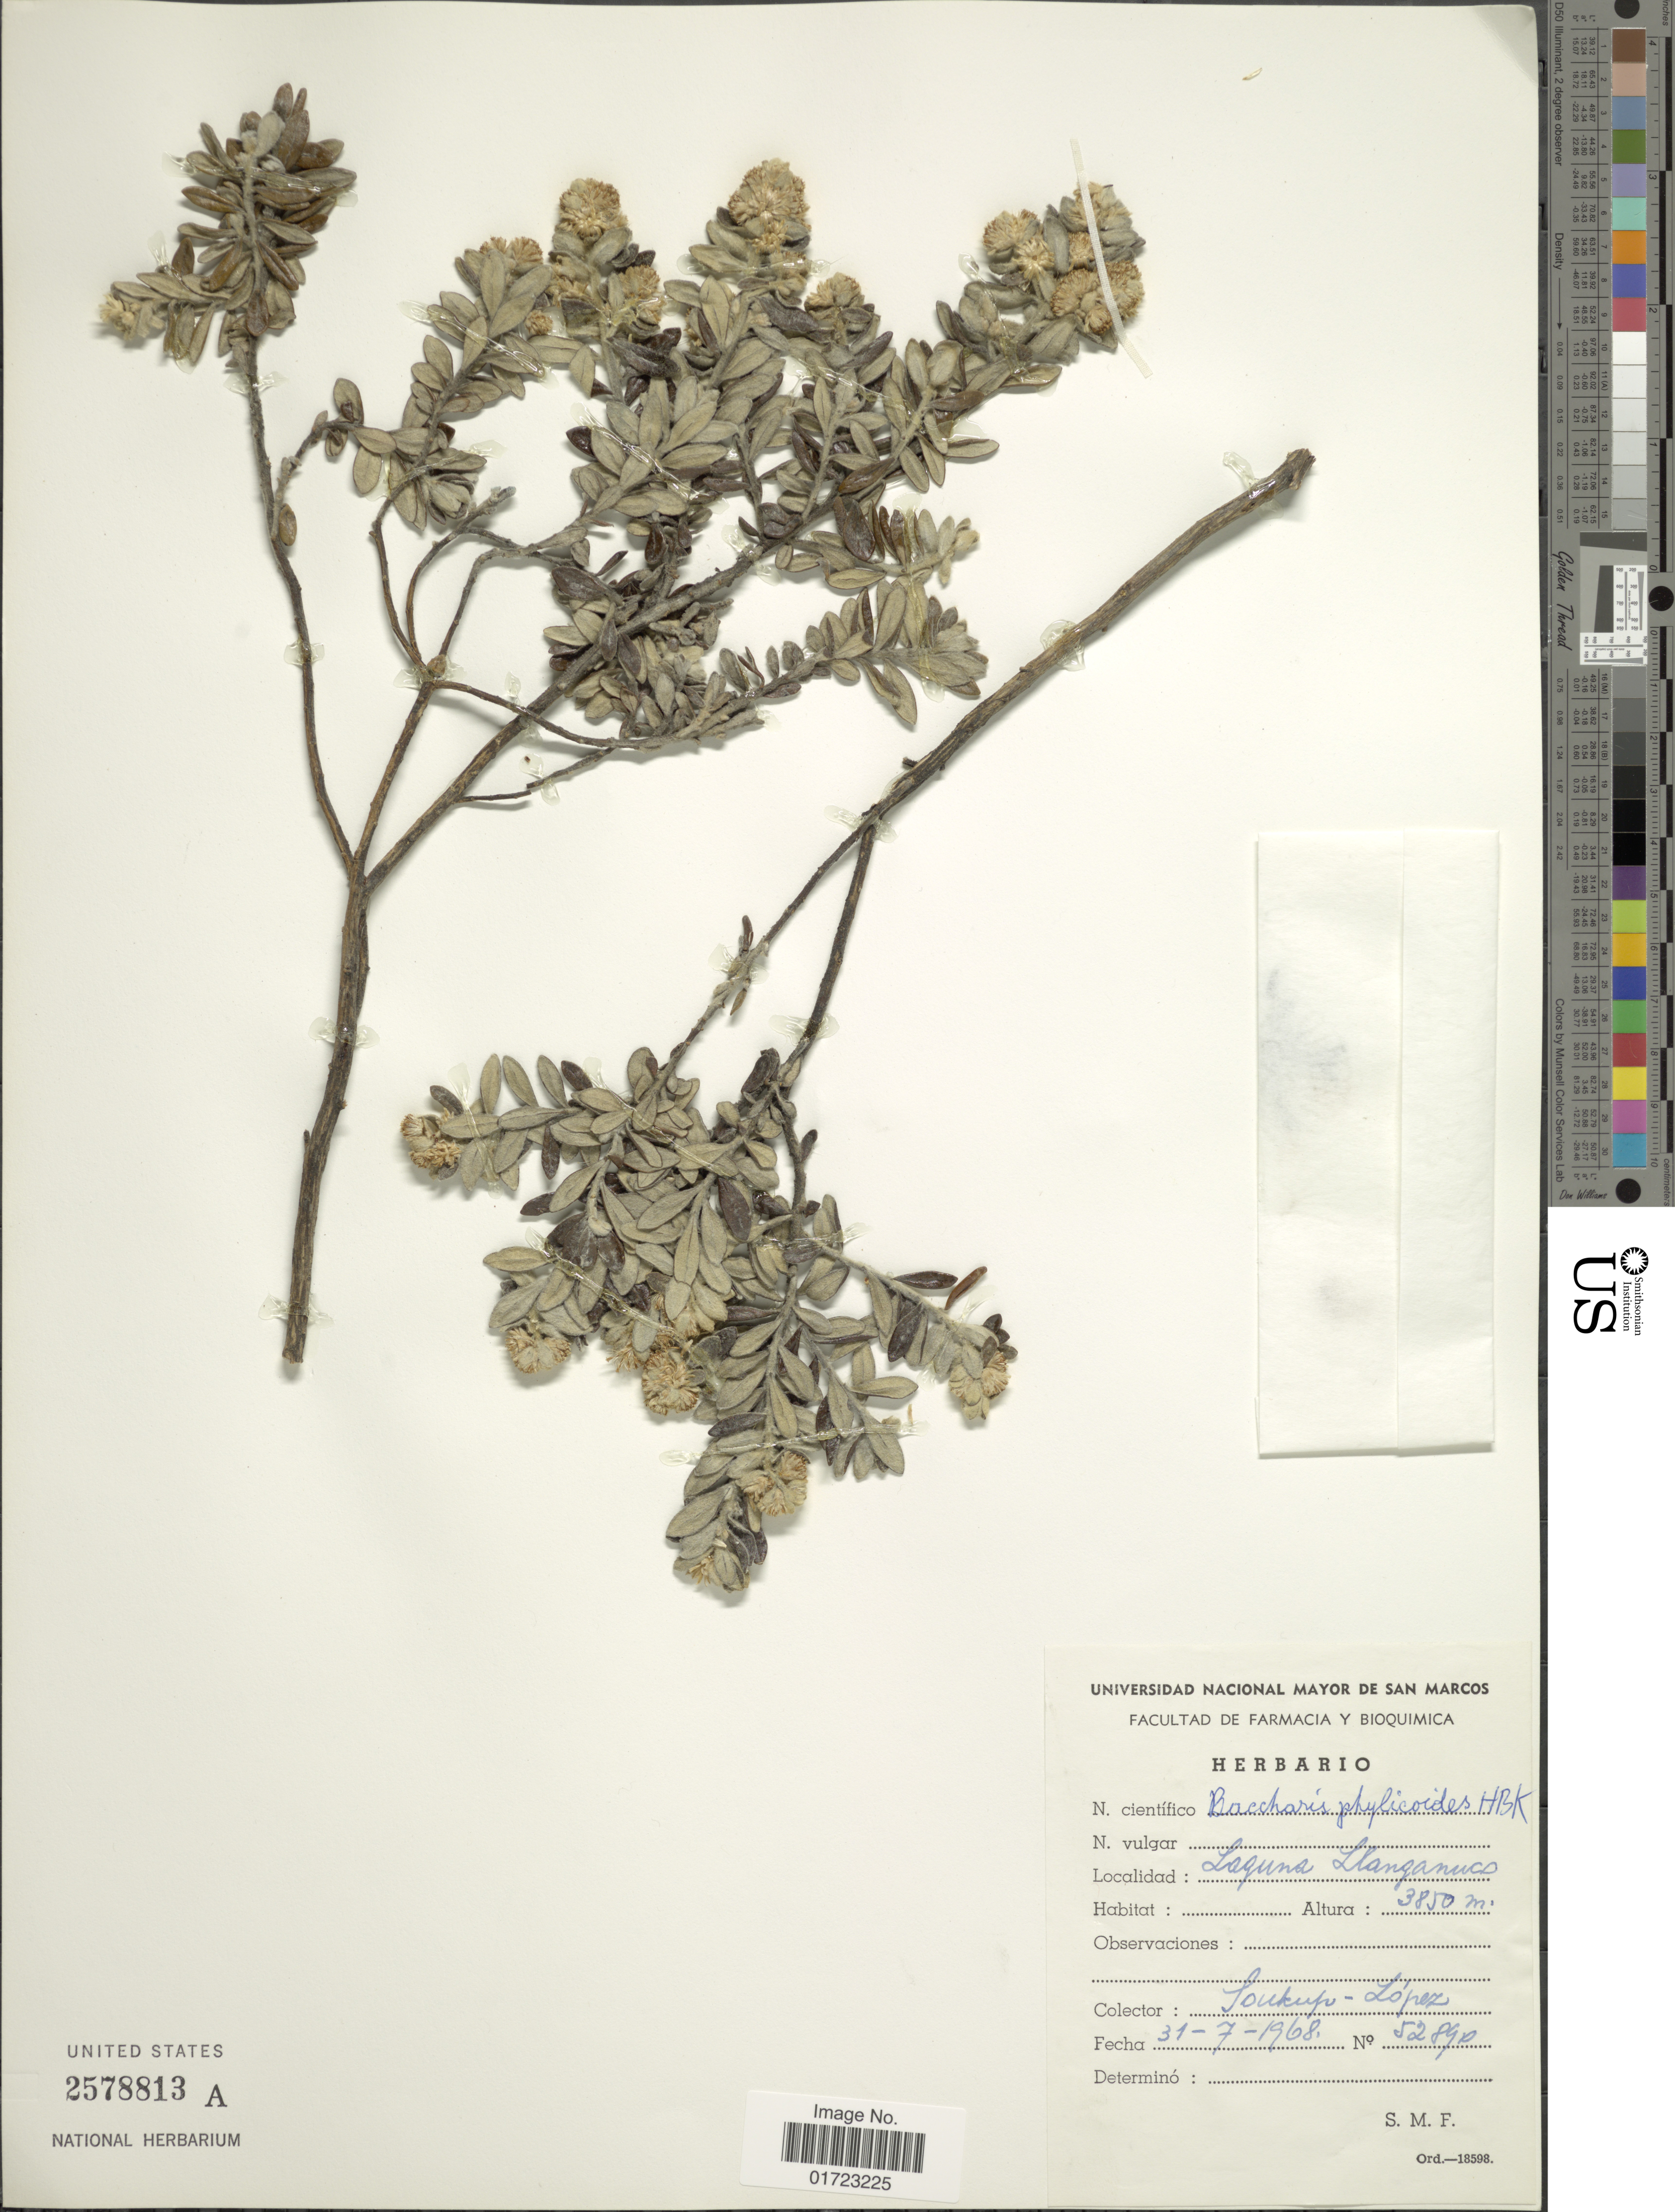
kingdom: Plantae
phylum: Tracheophyta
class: Magnoliopsida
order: Asterales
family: Asteraceae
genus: Baccharis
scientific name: Baccharis phylicoides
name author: Kunth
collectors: -- Soukup & Lopez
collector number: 52890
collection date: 1968-07-31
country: Peru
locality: Laguna Llanganuco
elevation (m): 3850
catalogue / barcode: US 2578813A